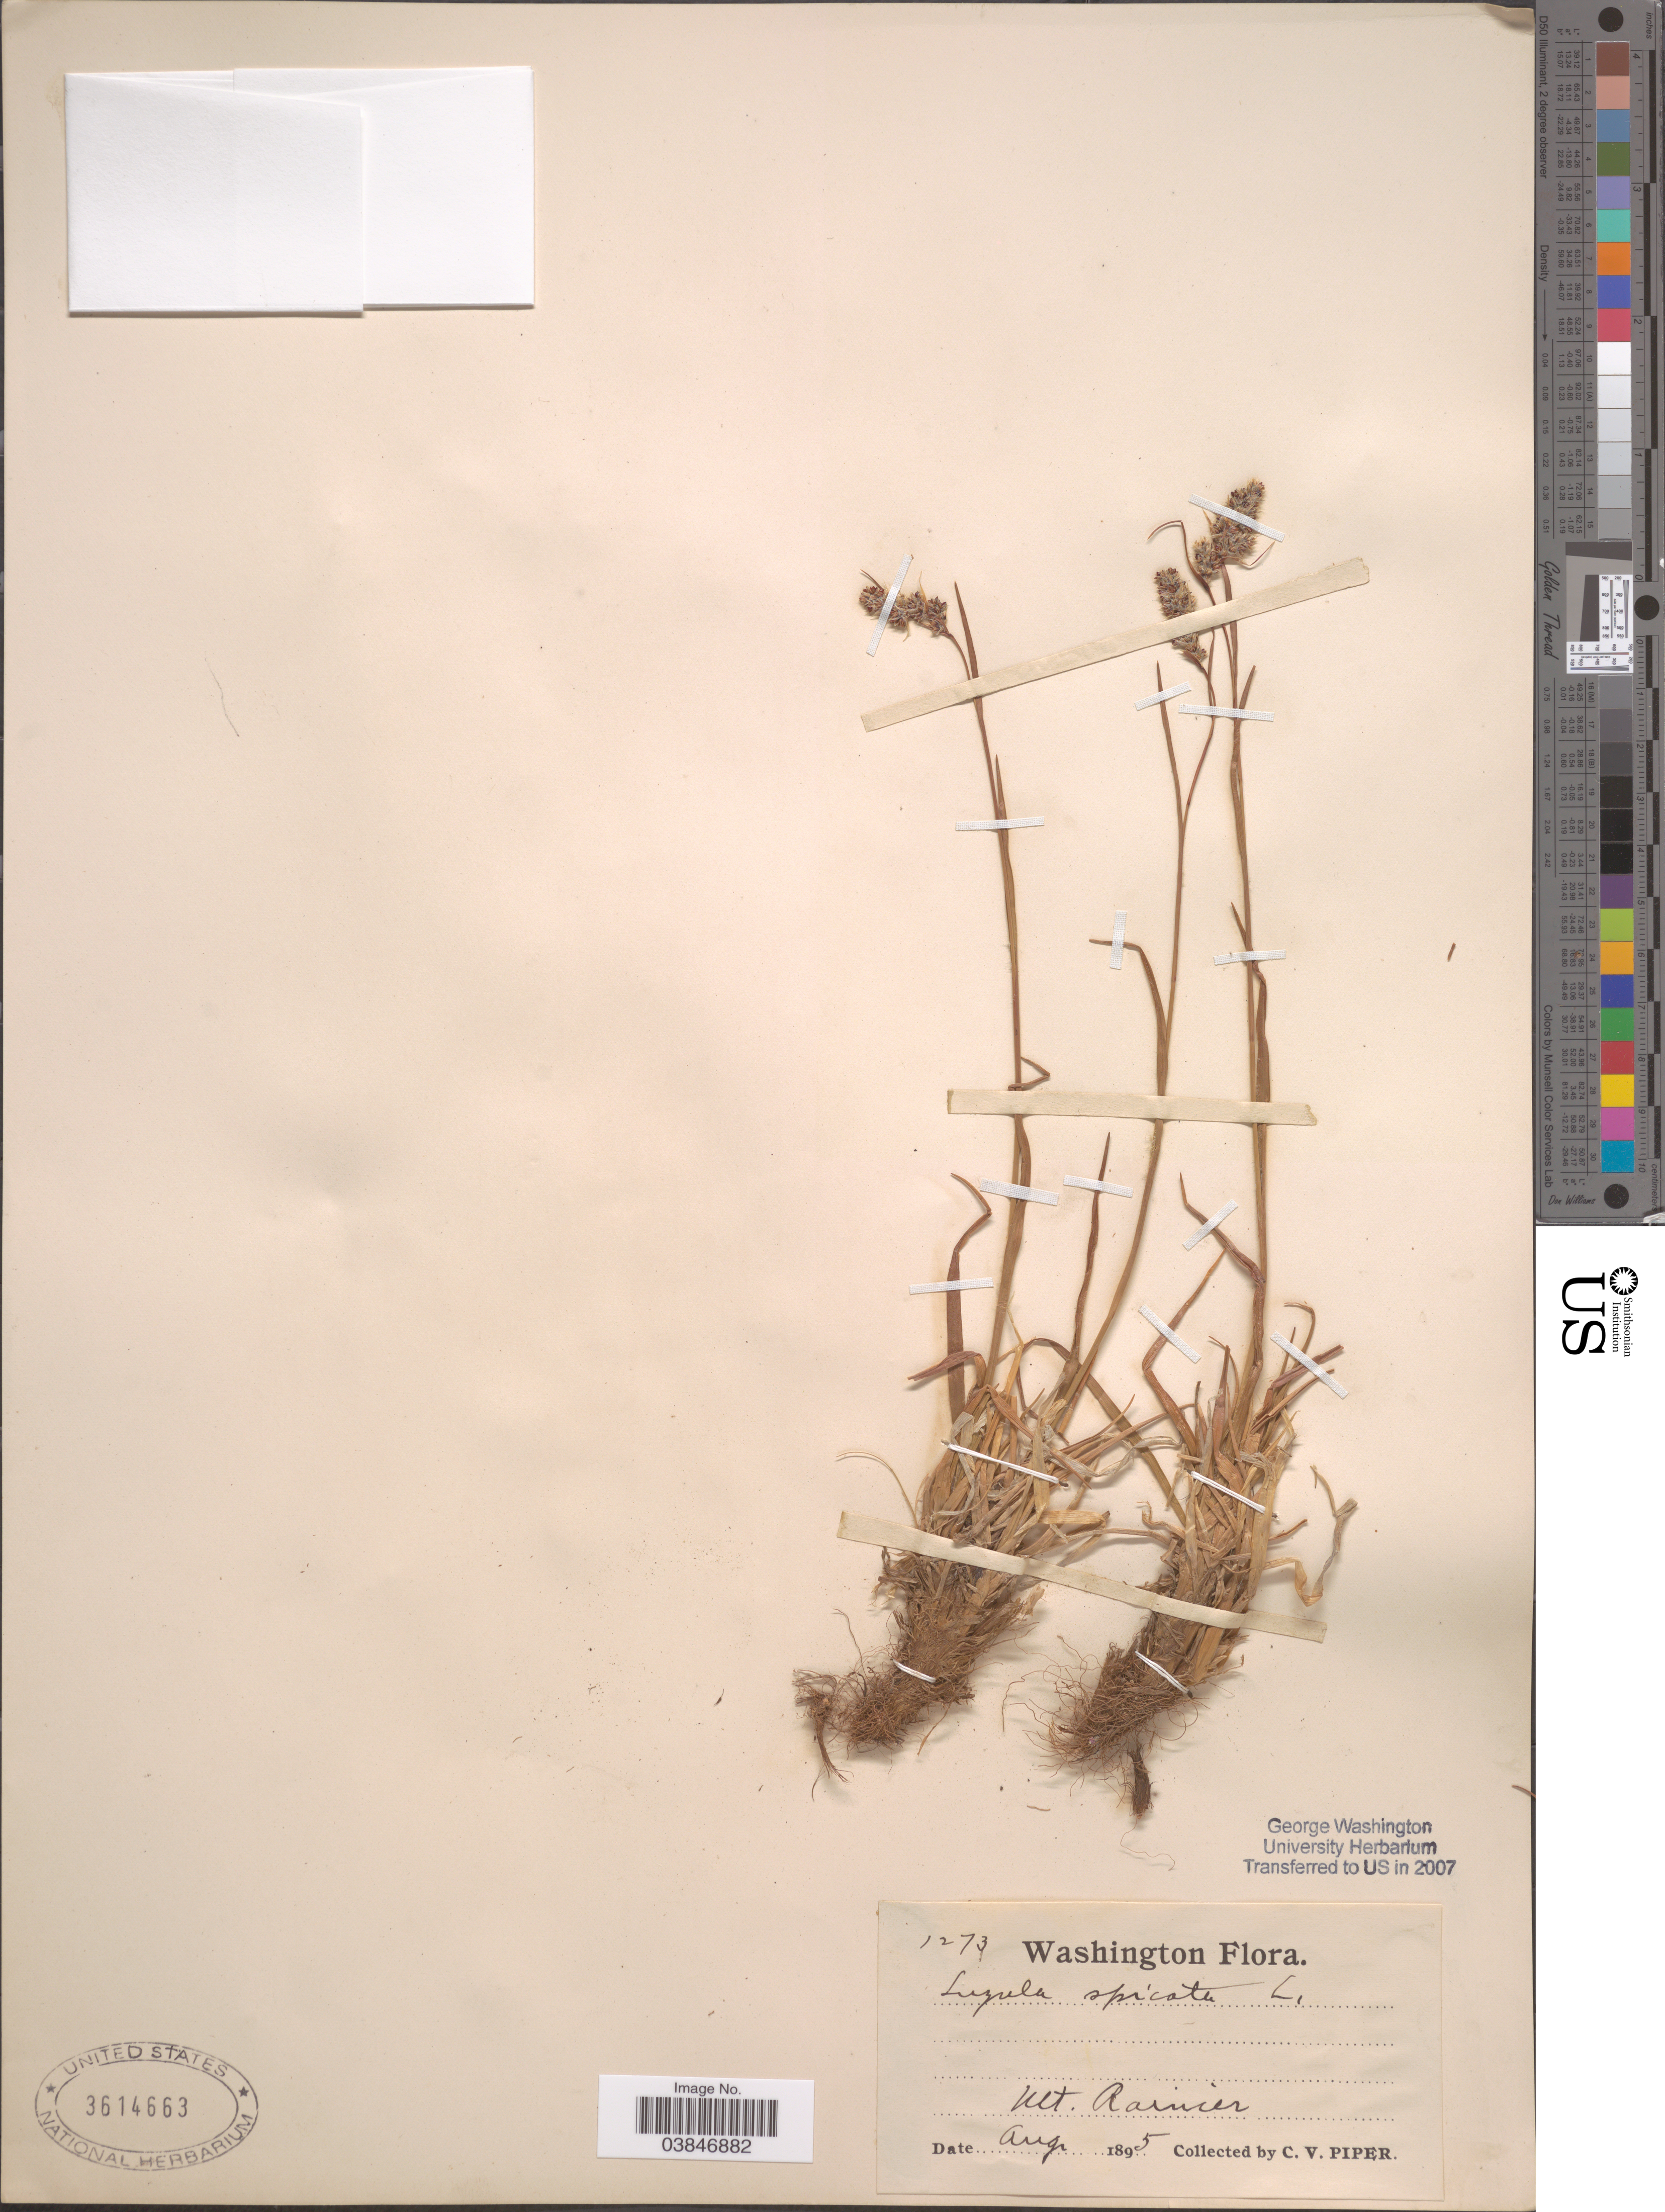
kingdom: Plantae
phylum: Tracheophyta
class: Liliopsida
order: Poales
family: Juncaceae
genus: Luzula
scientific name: Luzula spicata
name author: (L.) DC.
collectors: C. V. Piper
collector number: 1273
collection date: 1895-08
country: United States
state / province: Washington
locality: Mt. Rainier.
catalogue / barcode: US 3614663